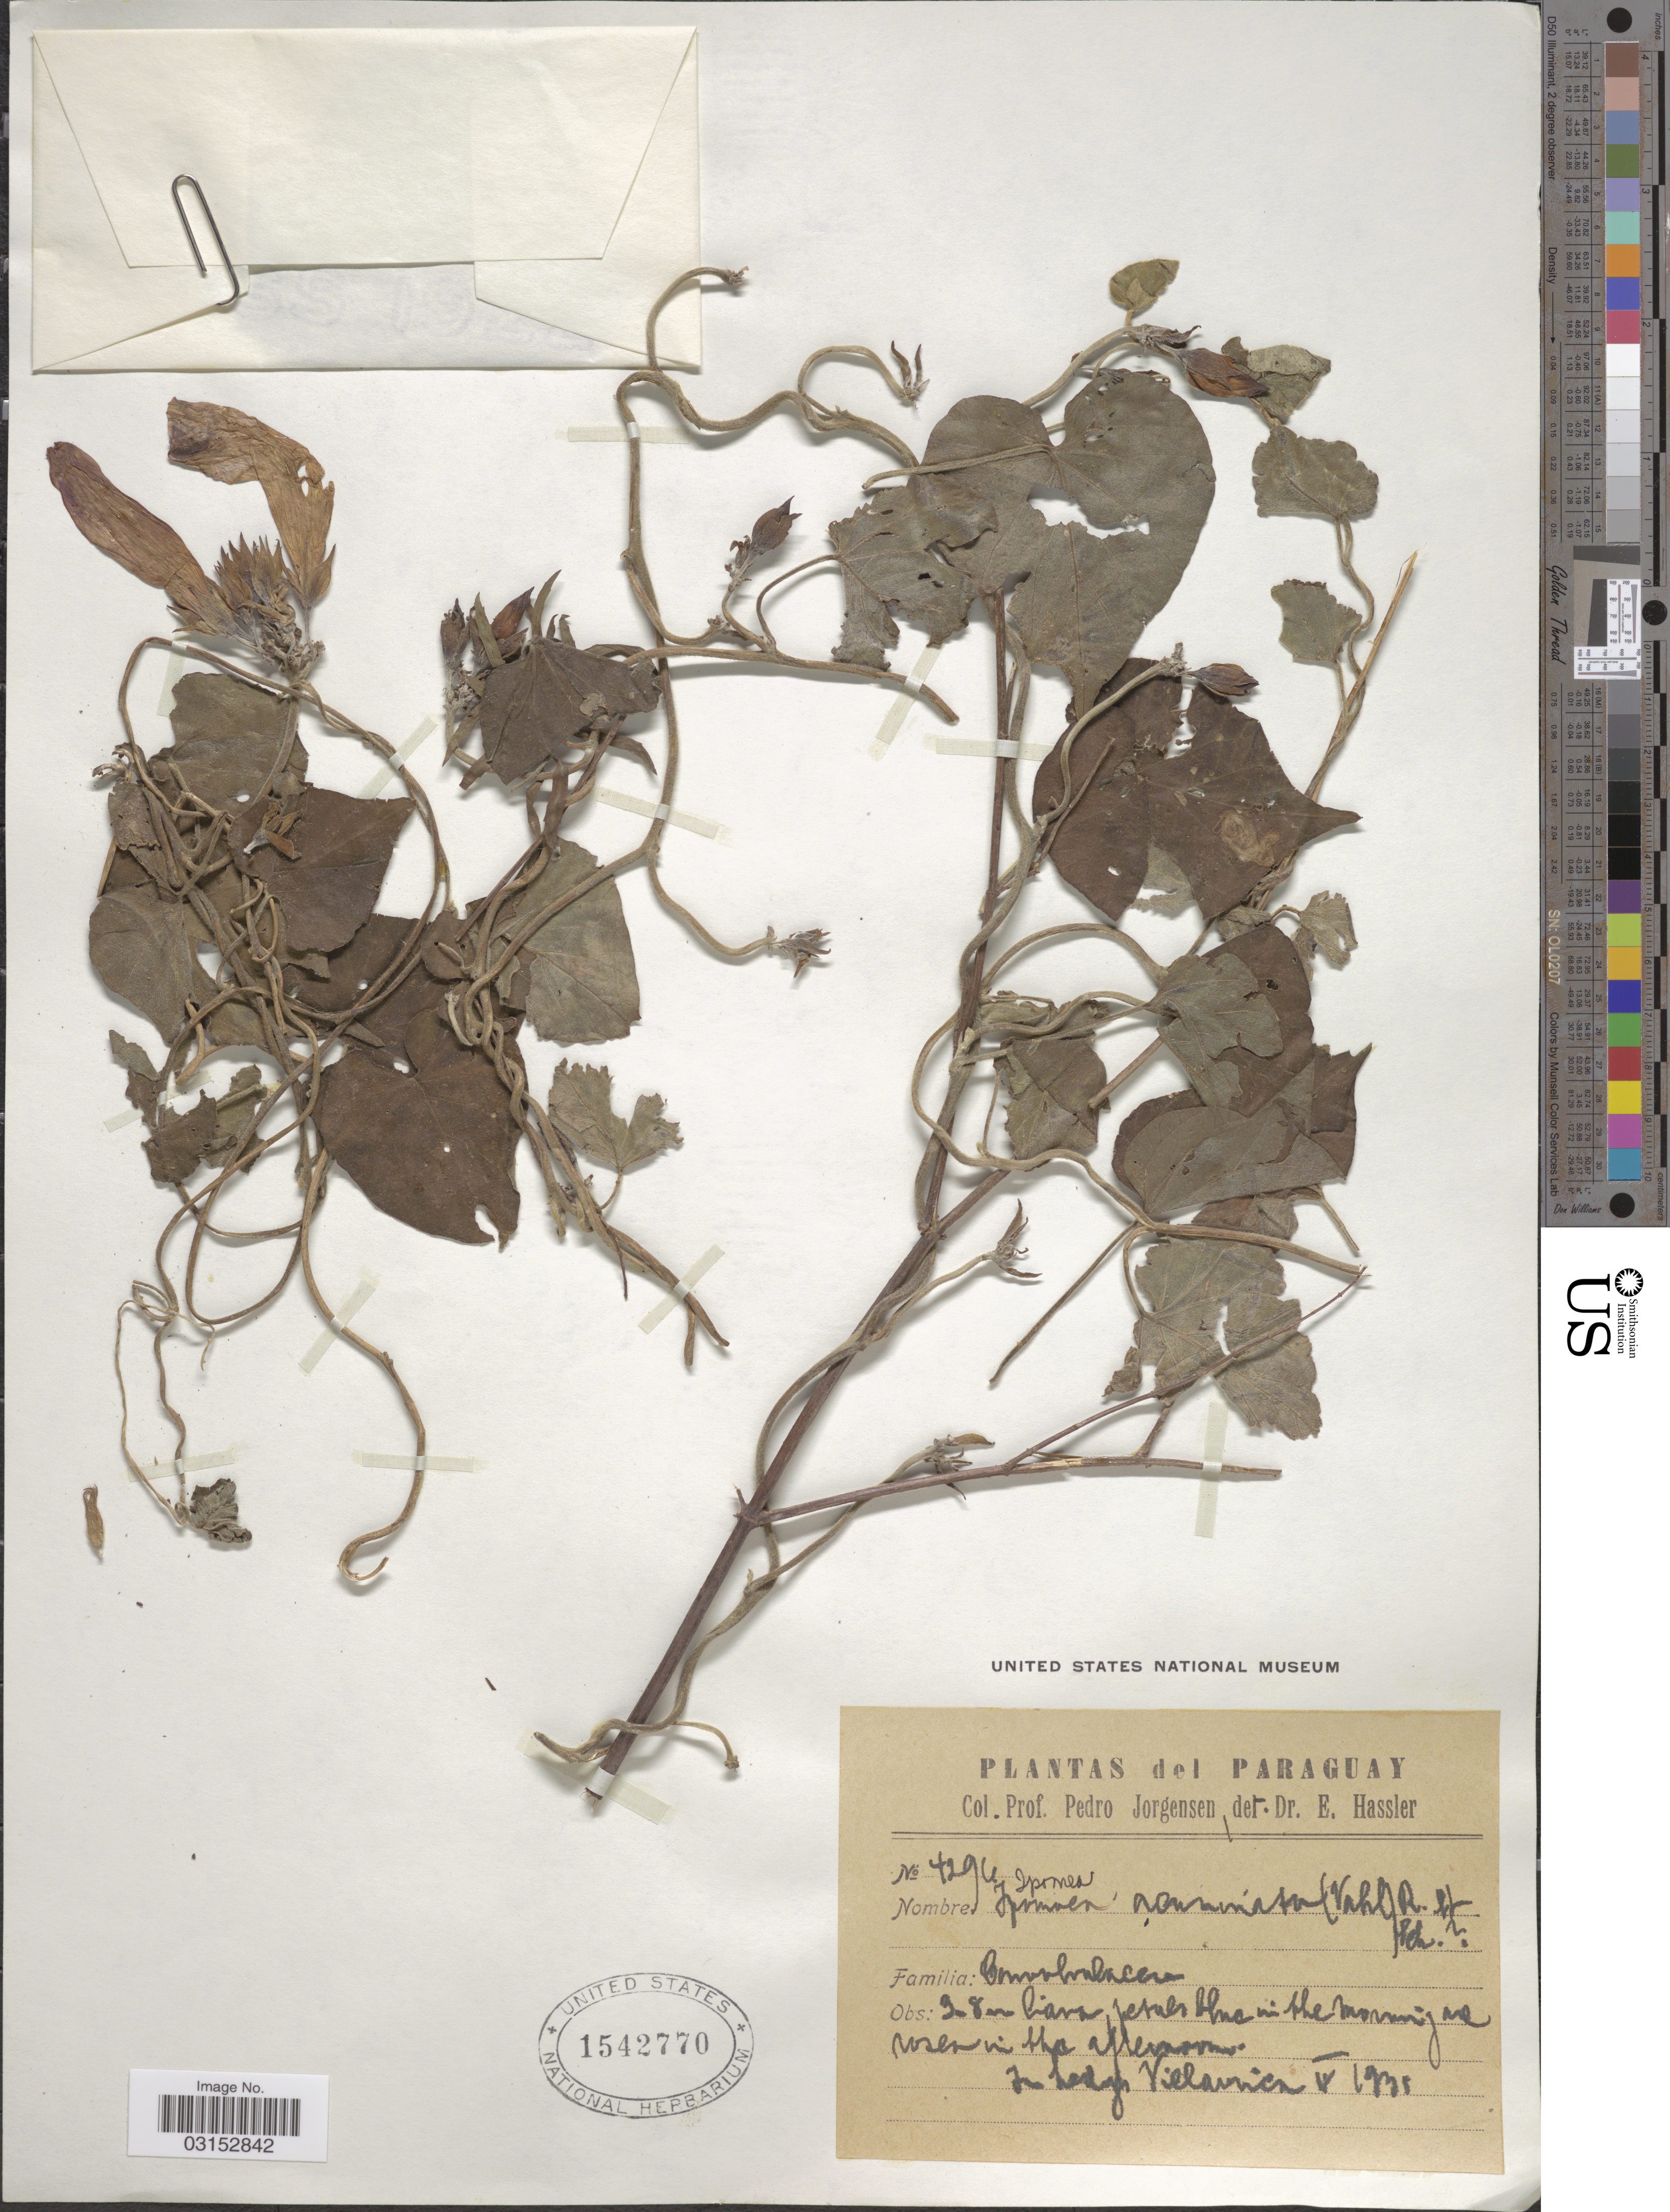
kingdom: Plantae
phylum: Tracheophyta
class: Magnoliopsida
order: Solanales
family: Convolvulaceae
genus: Ipomoea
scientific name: Ipomoea indica (Burm.) Merr. var. indica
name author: (Burm.) Merr.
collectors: P. Jörgensen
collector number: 4296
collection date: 1935-09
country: Paraguay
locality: In lagos Villarrica.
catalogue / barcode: US 1542770